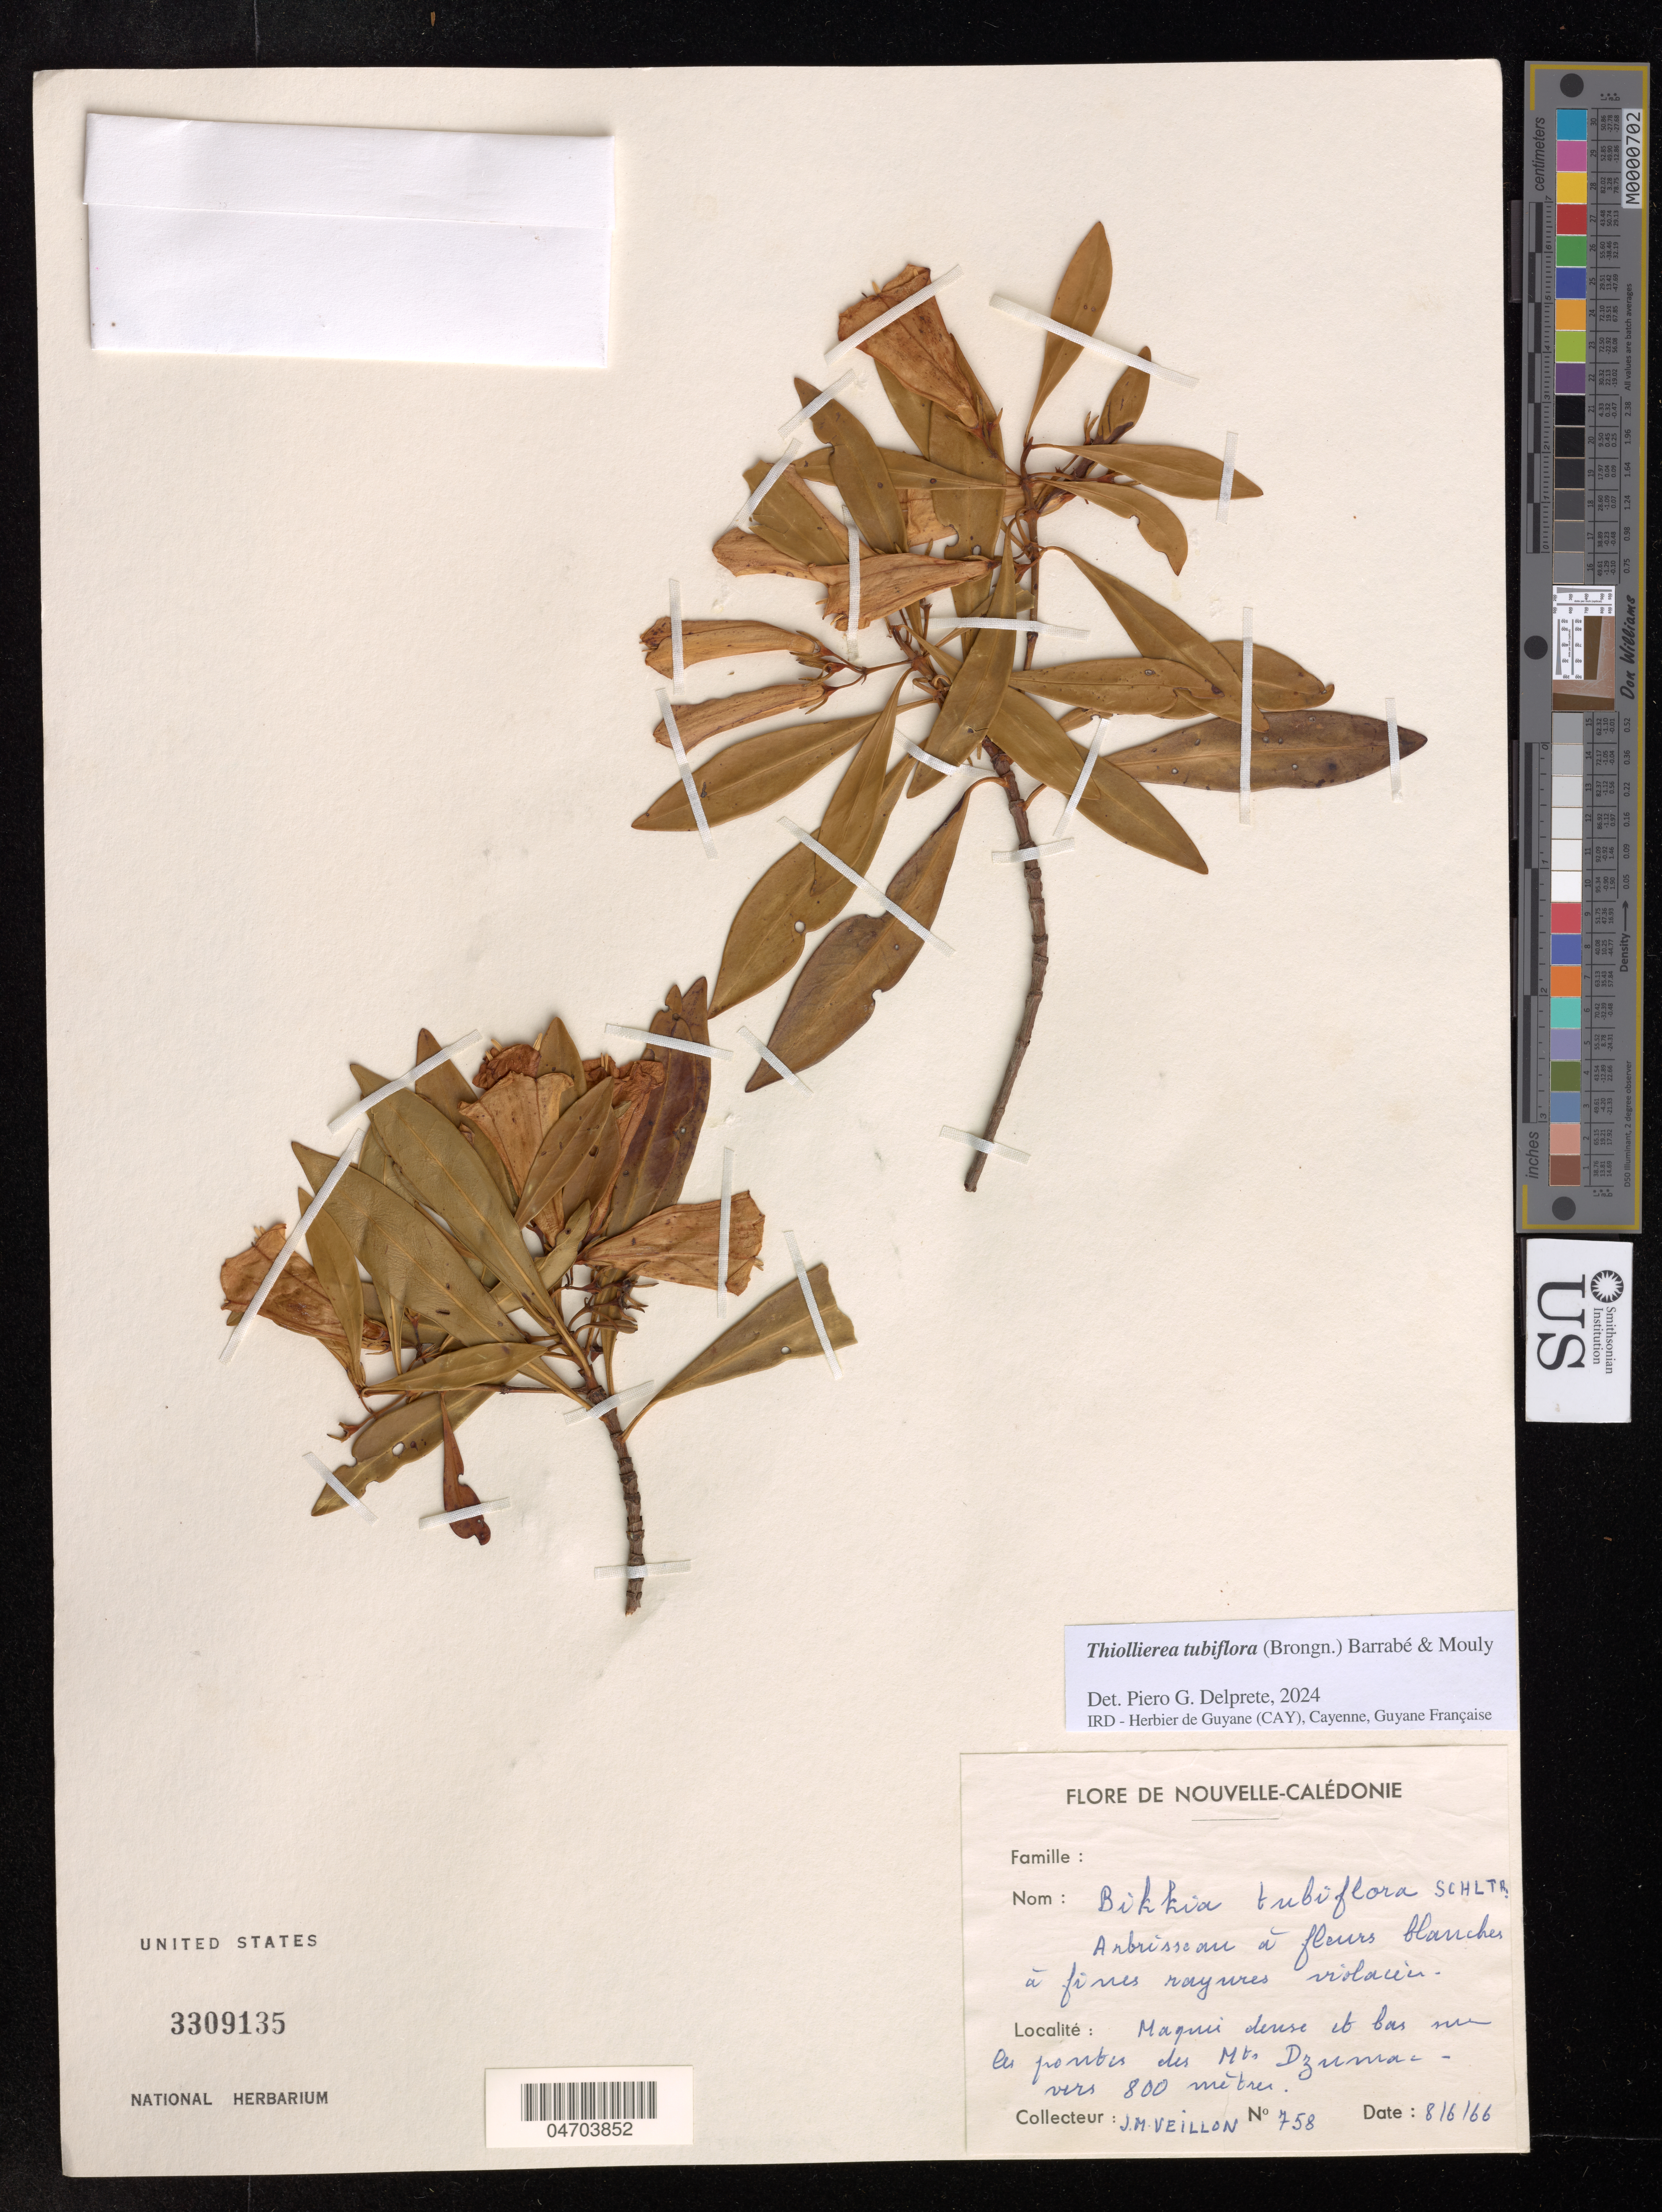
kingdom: Plantae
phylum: Tracheophyta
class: Magnoliopsida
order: Gentianales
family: Rubiaceae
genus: Thiollierea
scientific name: Thiollierea tubiflora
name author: (Brongn.) Barrabé & Mouly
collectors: J. Veillon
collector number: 758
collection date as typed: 8 Jun66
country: New Caledonia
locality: Maqui dense et bas me les pontes des Mt. Dzumac.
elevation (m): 800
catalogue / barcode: US 3309135